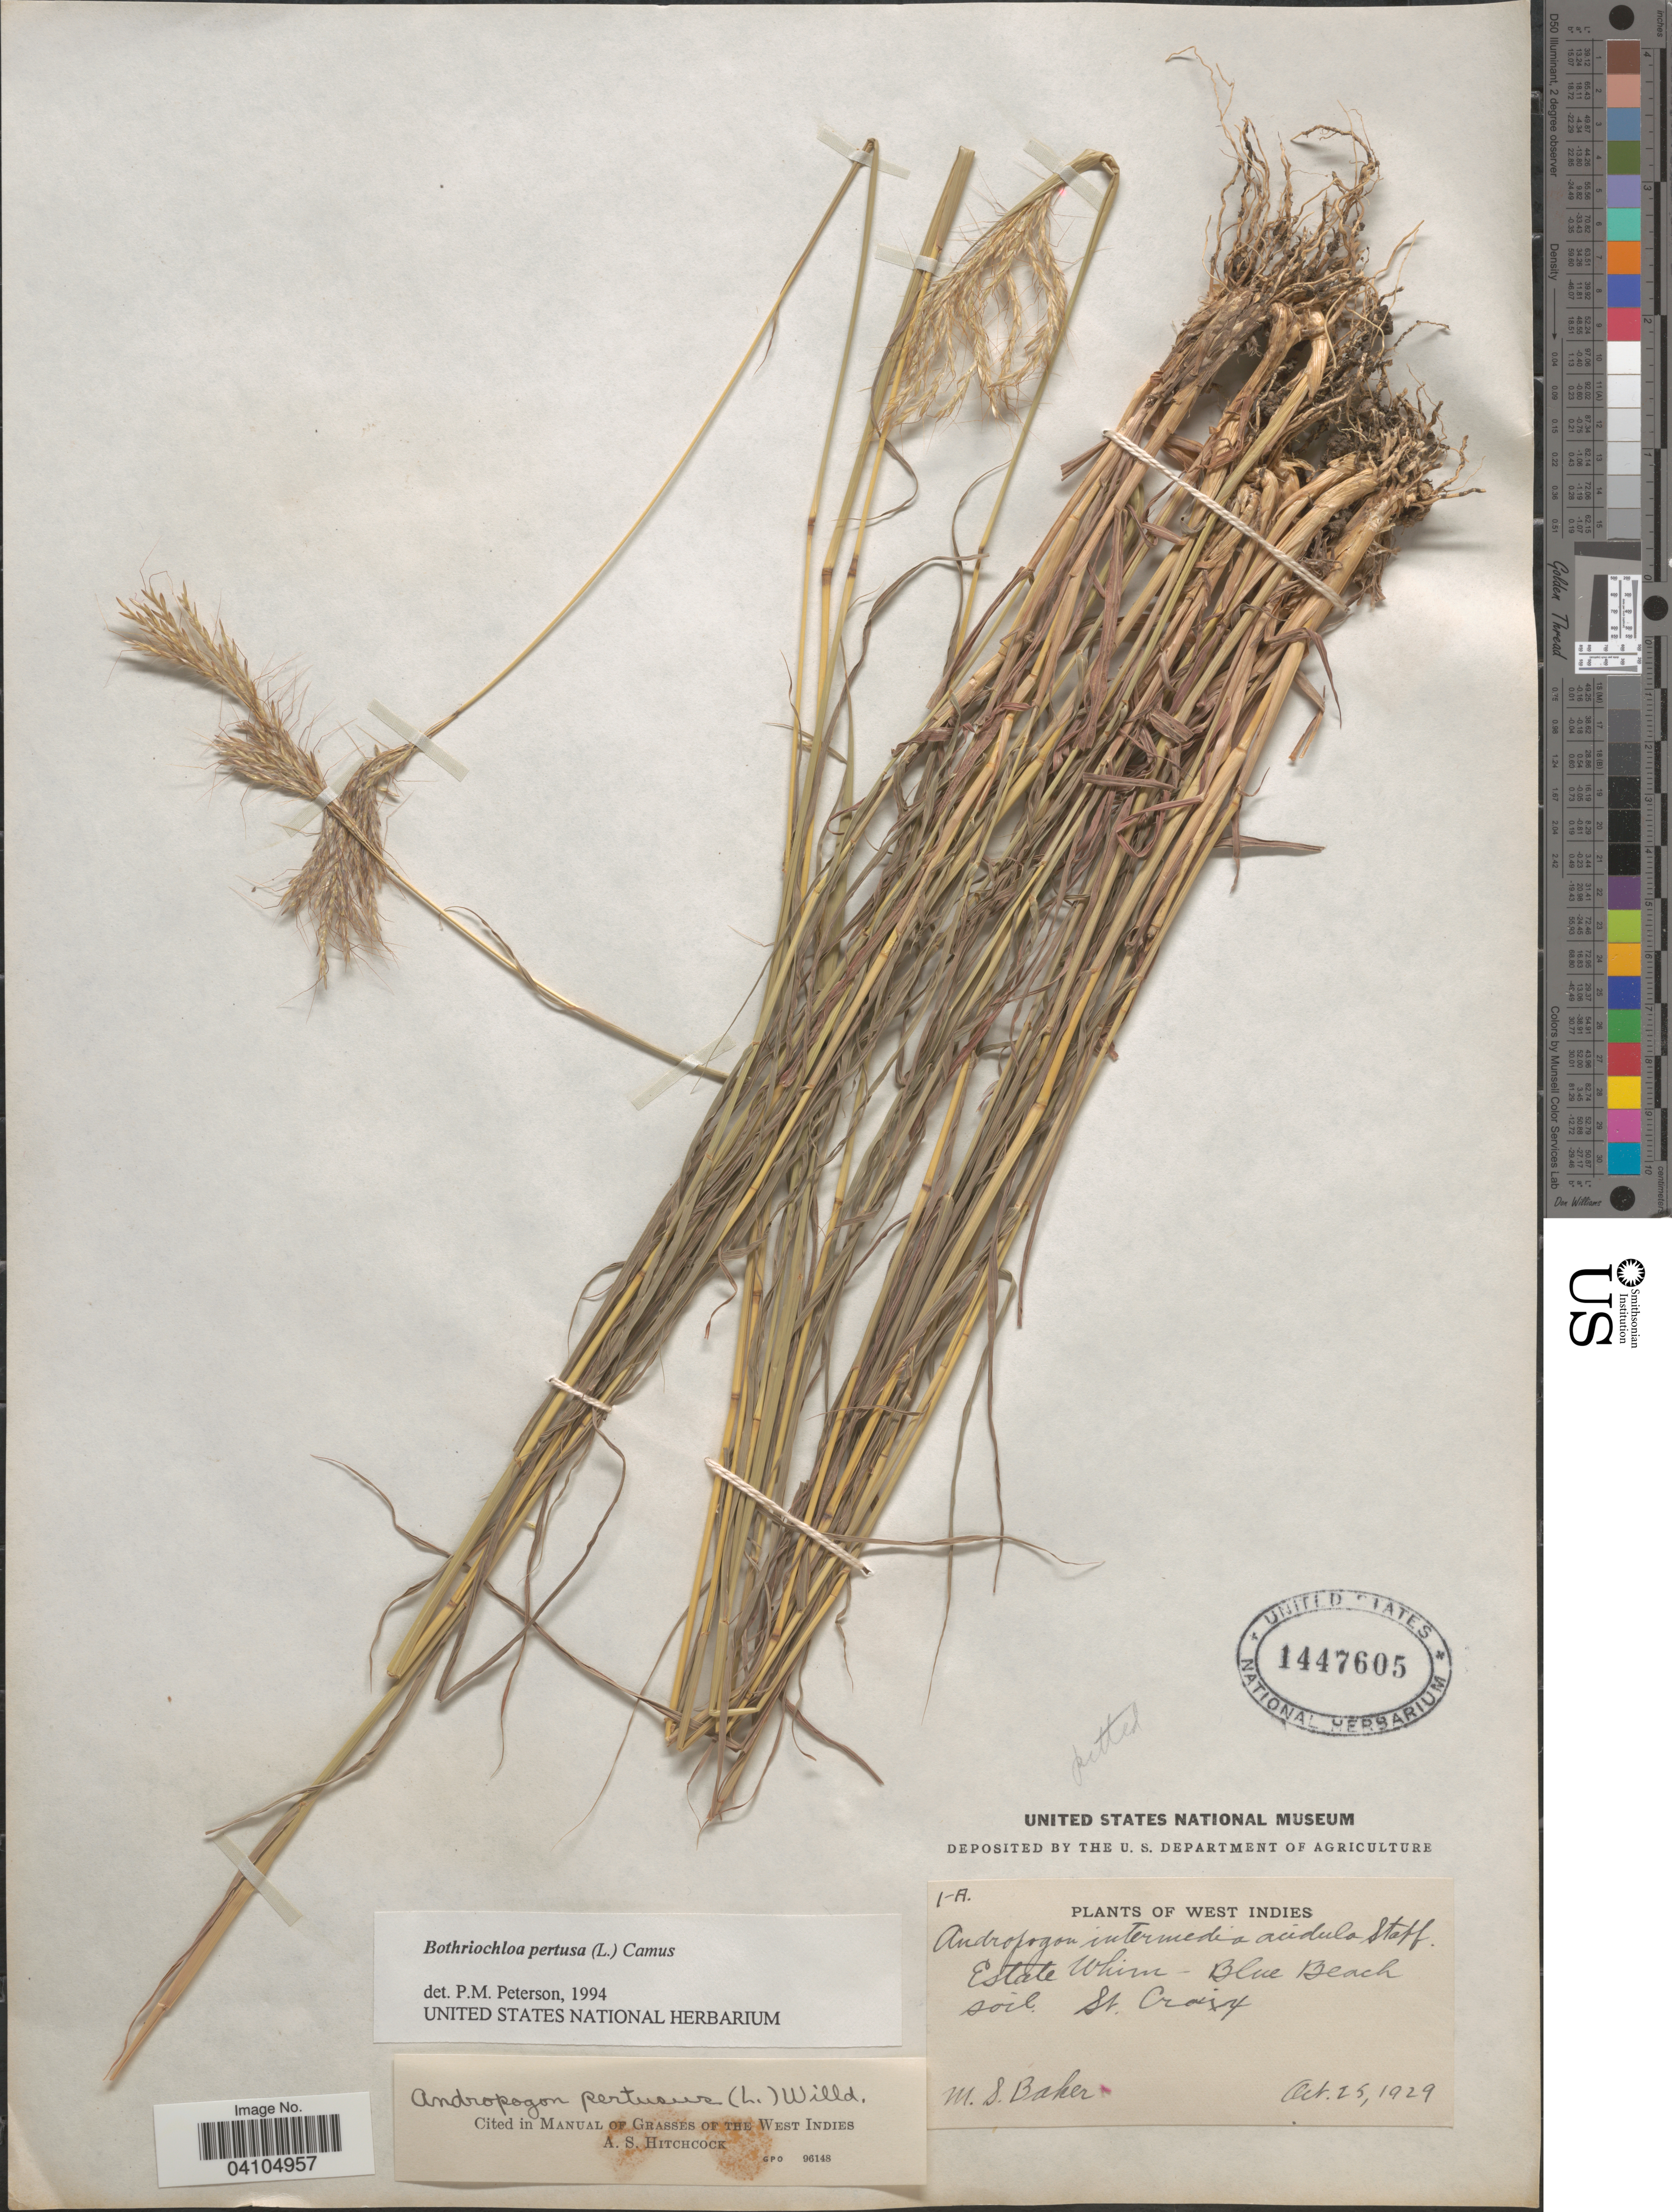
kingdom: Plantae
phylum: Tracheophyta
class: Liliopsida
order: Poales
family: Poaceae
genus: Bothriochloa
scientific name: Bothriochloa pertusa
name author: (L.) A. Camus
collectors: M. S. Baker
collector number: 1-A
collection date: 1929-10-25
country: U.S. Virgin Islands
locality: Estate Whim - Blue Beach soil. St. Croix.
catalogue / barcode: US 1447605